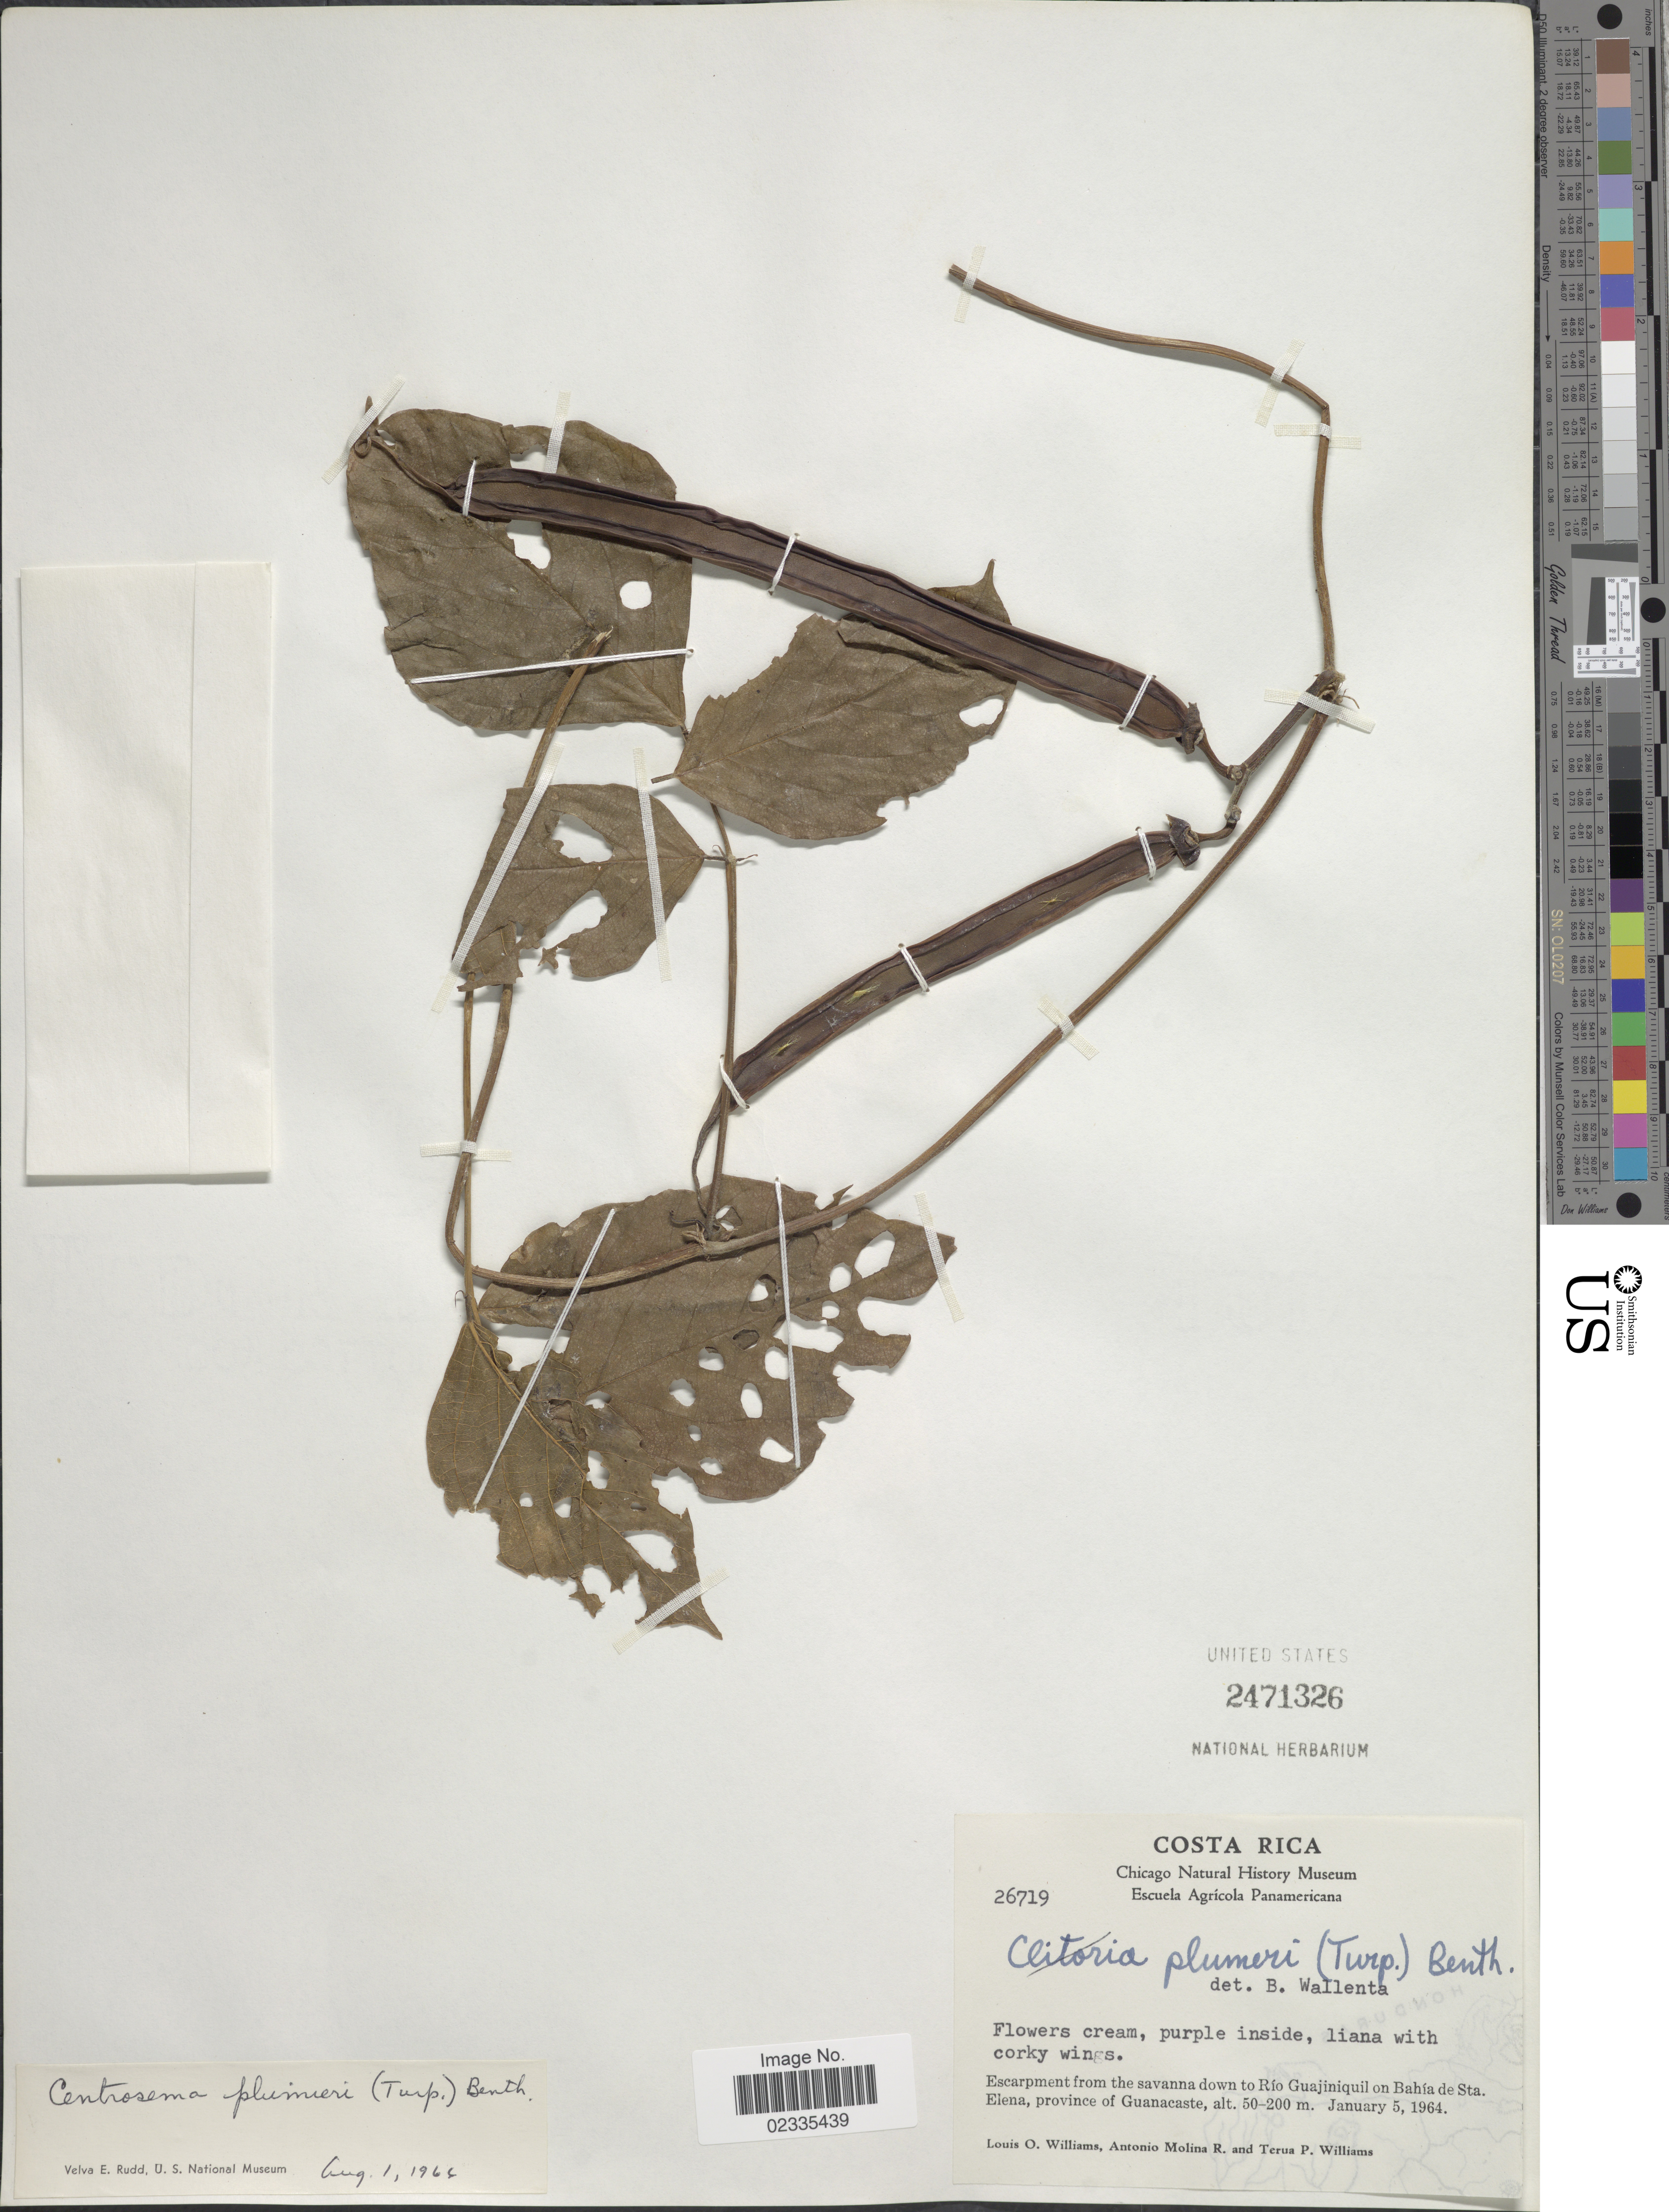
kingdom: Plantae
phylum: Tracheophyta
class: Magnoliopsida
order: Fabales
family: Fabaceae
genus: Centrosema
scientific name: Centrosema plumieri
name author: (Turpin ex Pers.) Benth.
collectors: L. O. Williams, A. Molina R. & T. P. Williams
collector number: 26719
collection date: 1964-01-05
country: Costa Rica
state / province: Guanacaste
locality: Escarpment from the savanna down to Rio Guajiniquil on Bahia de Sta. Elena, province of Guanacaste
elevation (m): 50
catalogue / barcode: US 2471326